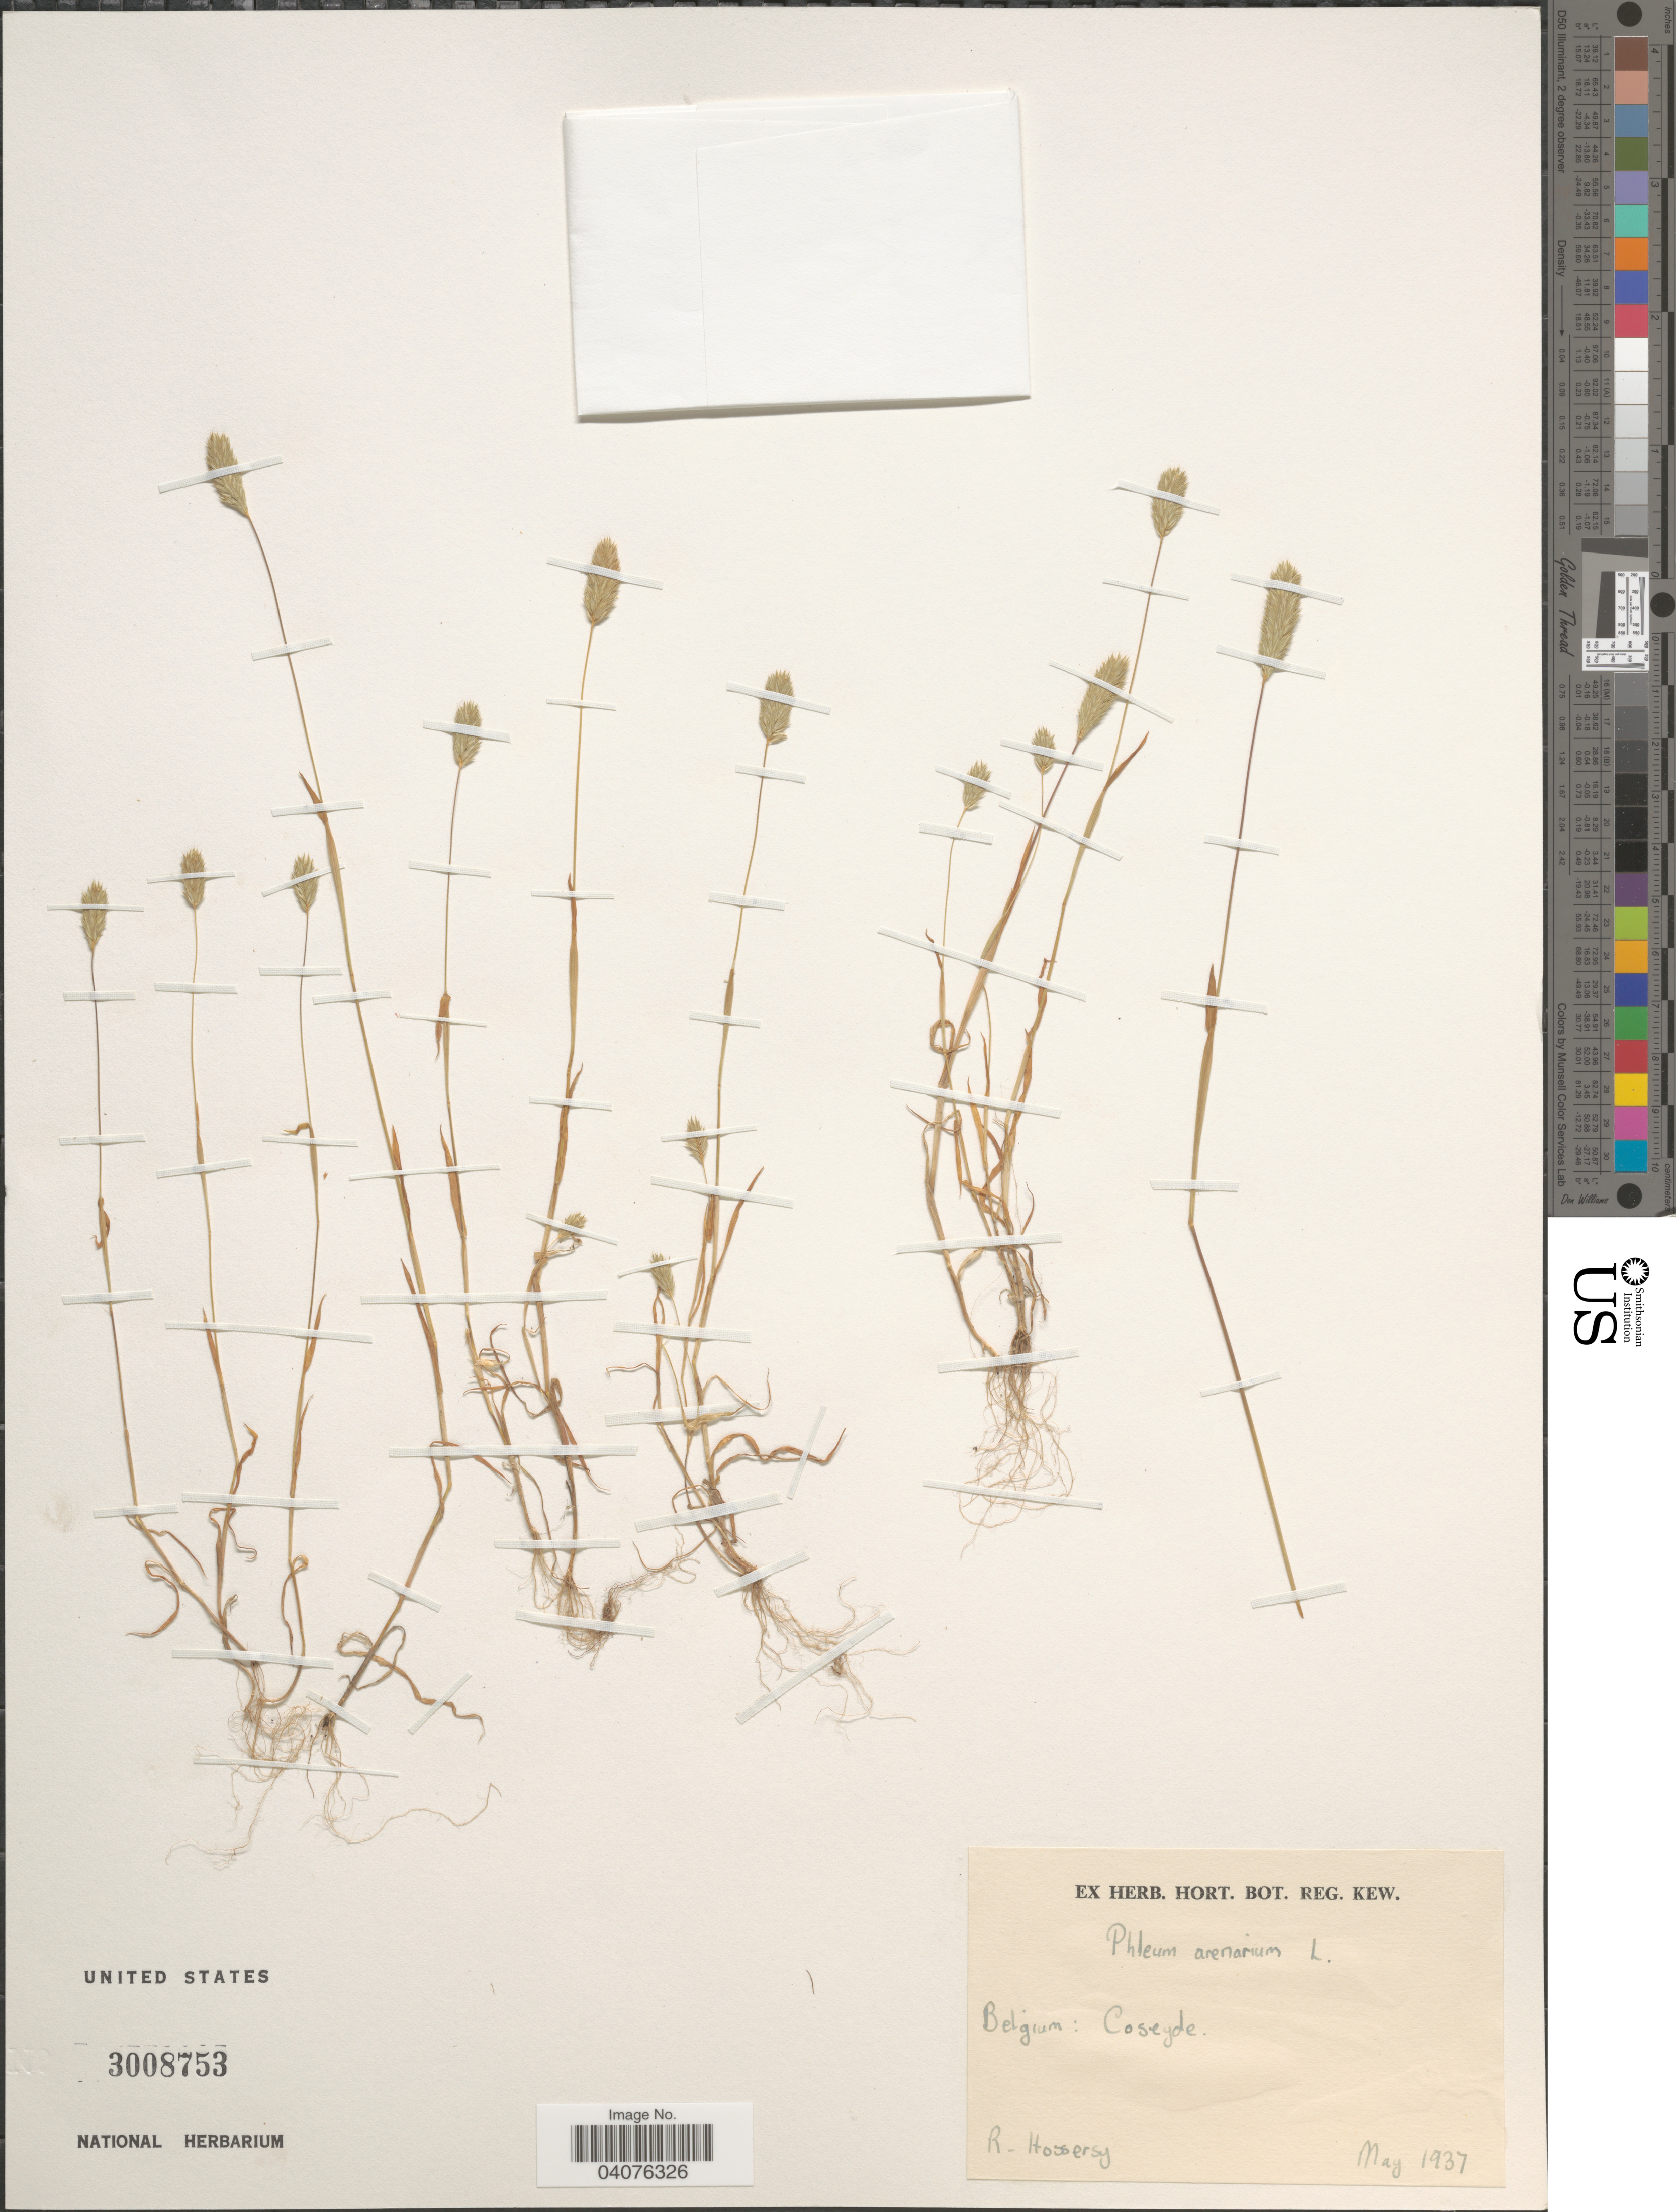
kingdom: Plantae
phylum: Tracheophyta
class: Liliopsida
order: Poales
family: Poaceae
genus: Phleum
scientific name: Phleum arenarium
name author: L.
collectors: R. Hossersy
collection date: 1937-05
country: Belgium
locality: Coseyde.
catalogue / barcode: US 3008753